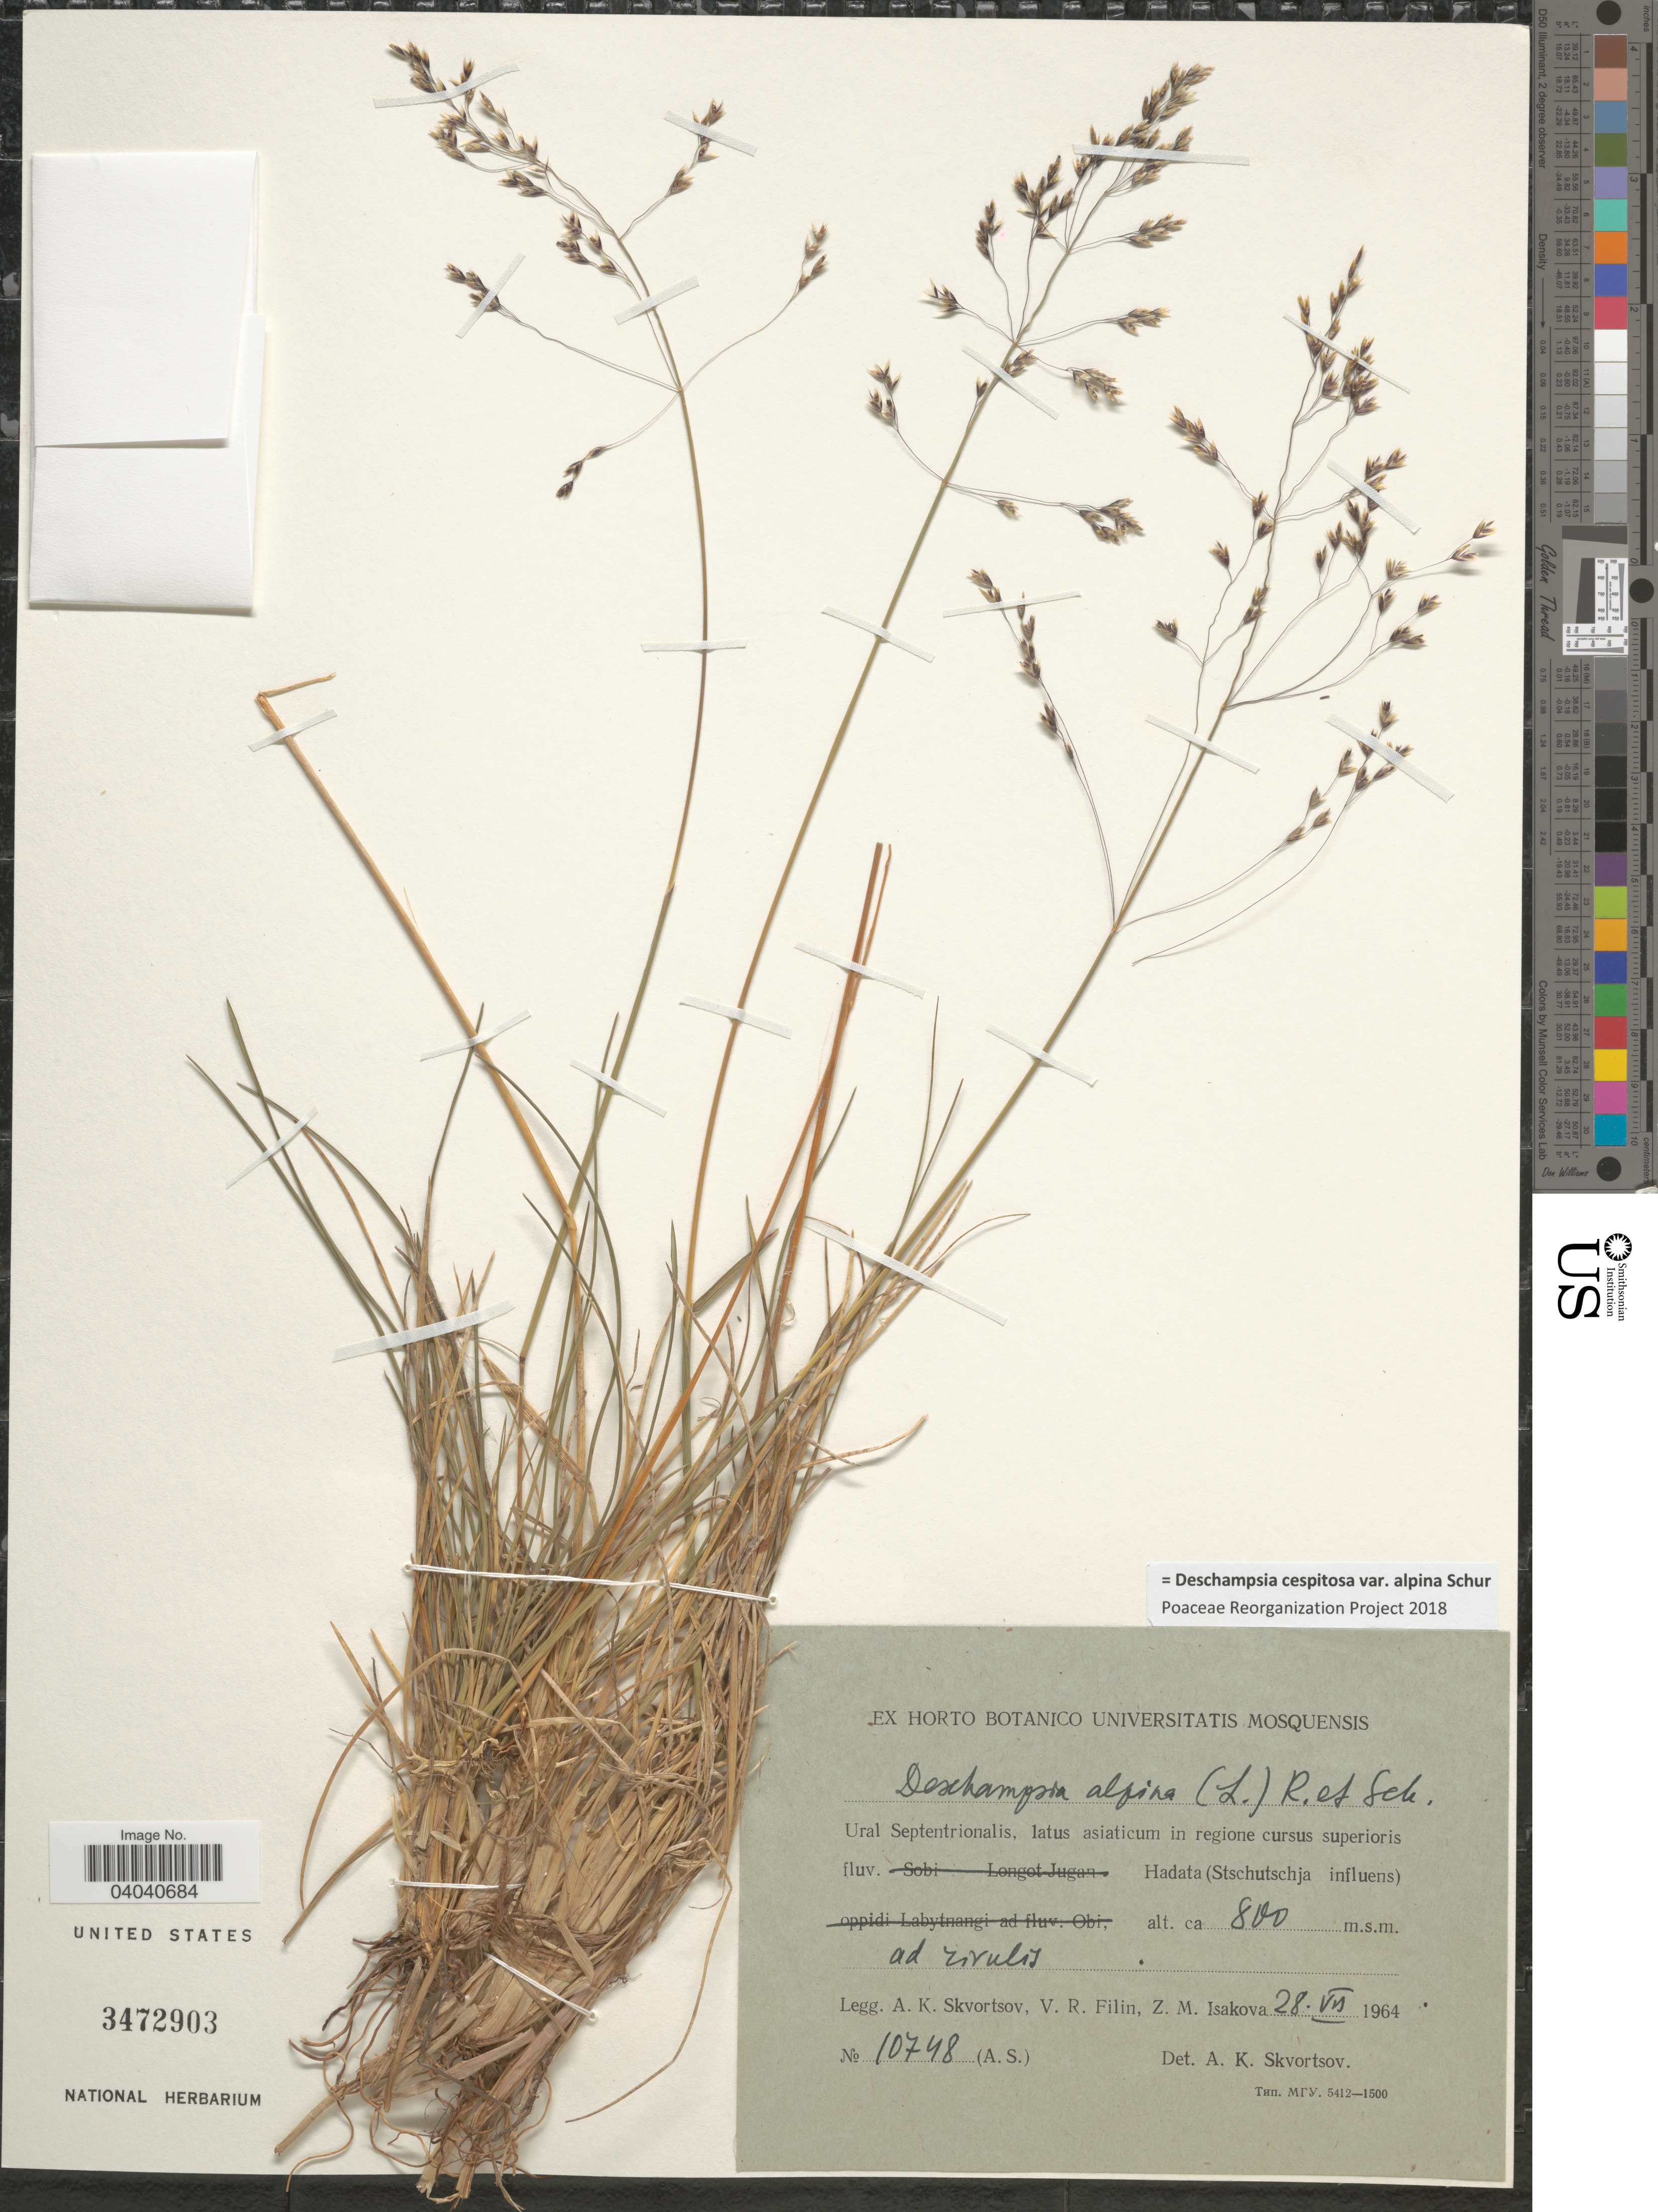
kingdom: Plantae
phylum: Tracheophyta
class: Liliopsida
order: Poales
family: Poaceae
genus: Deschampsia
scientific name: Deschampsia cespitosa var. alpina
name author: Vasey ex W.J. Beal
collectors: A. K. Skvortsov, V. Filin & Z. Isakova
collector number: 10748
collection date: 1964-07-28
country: Russian Federation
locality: Ural Septentrionalis, latus asiaticum in regione cursus superioris fluv. Hadata (Stschutschja influens).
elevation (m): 800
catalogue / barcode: US 3472903